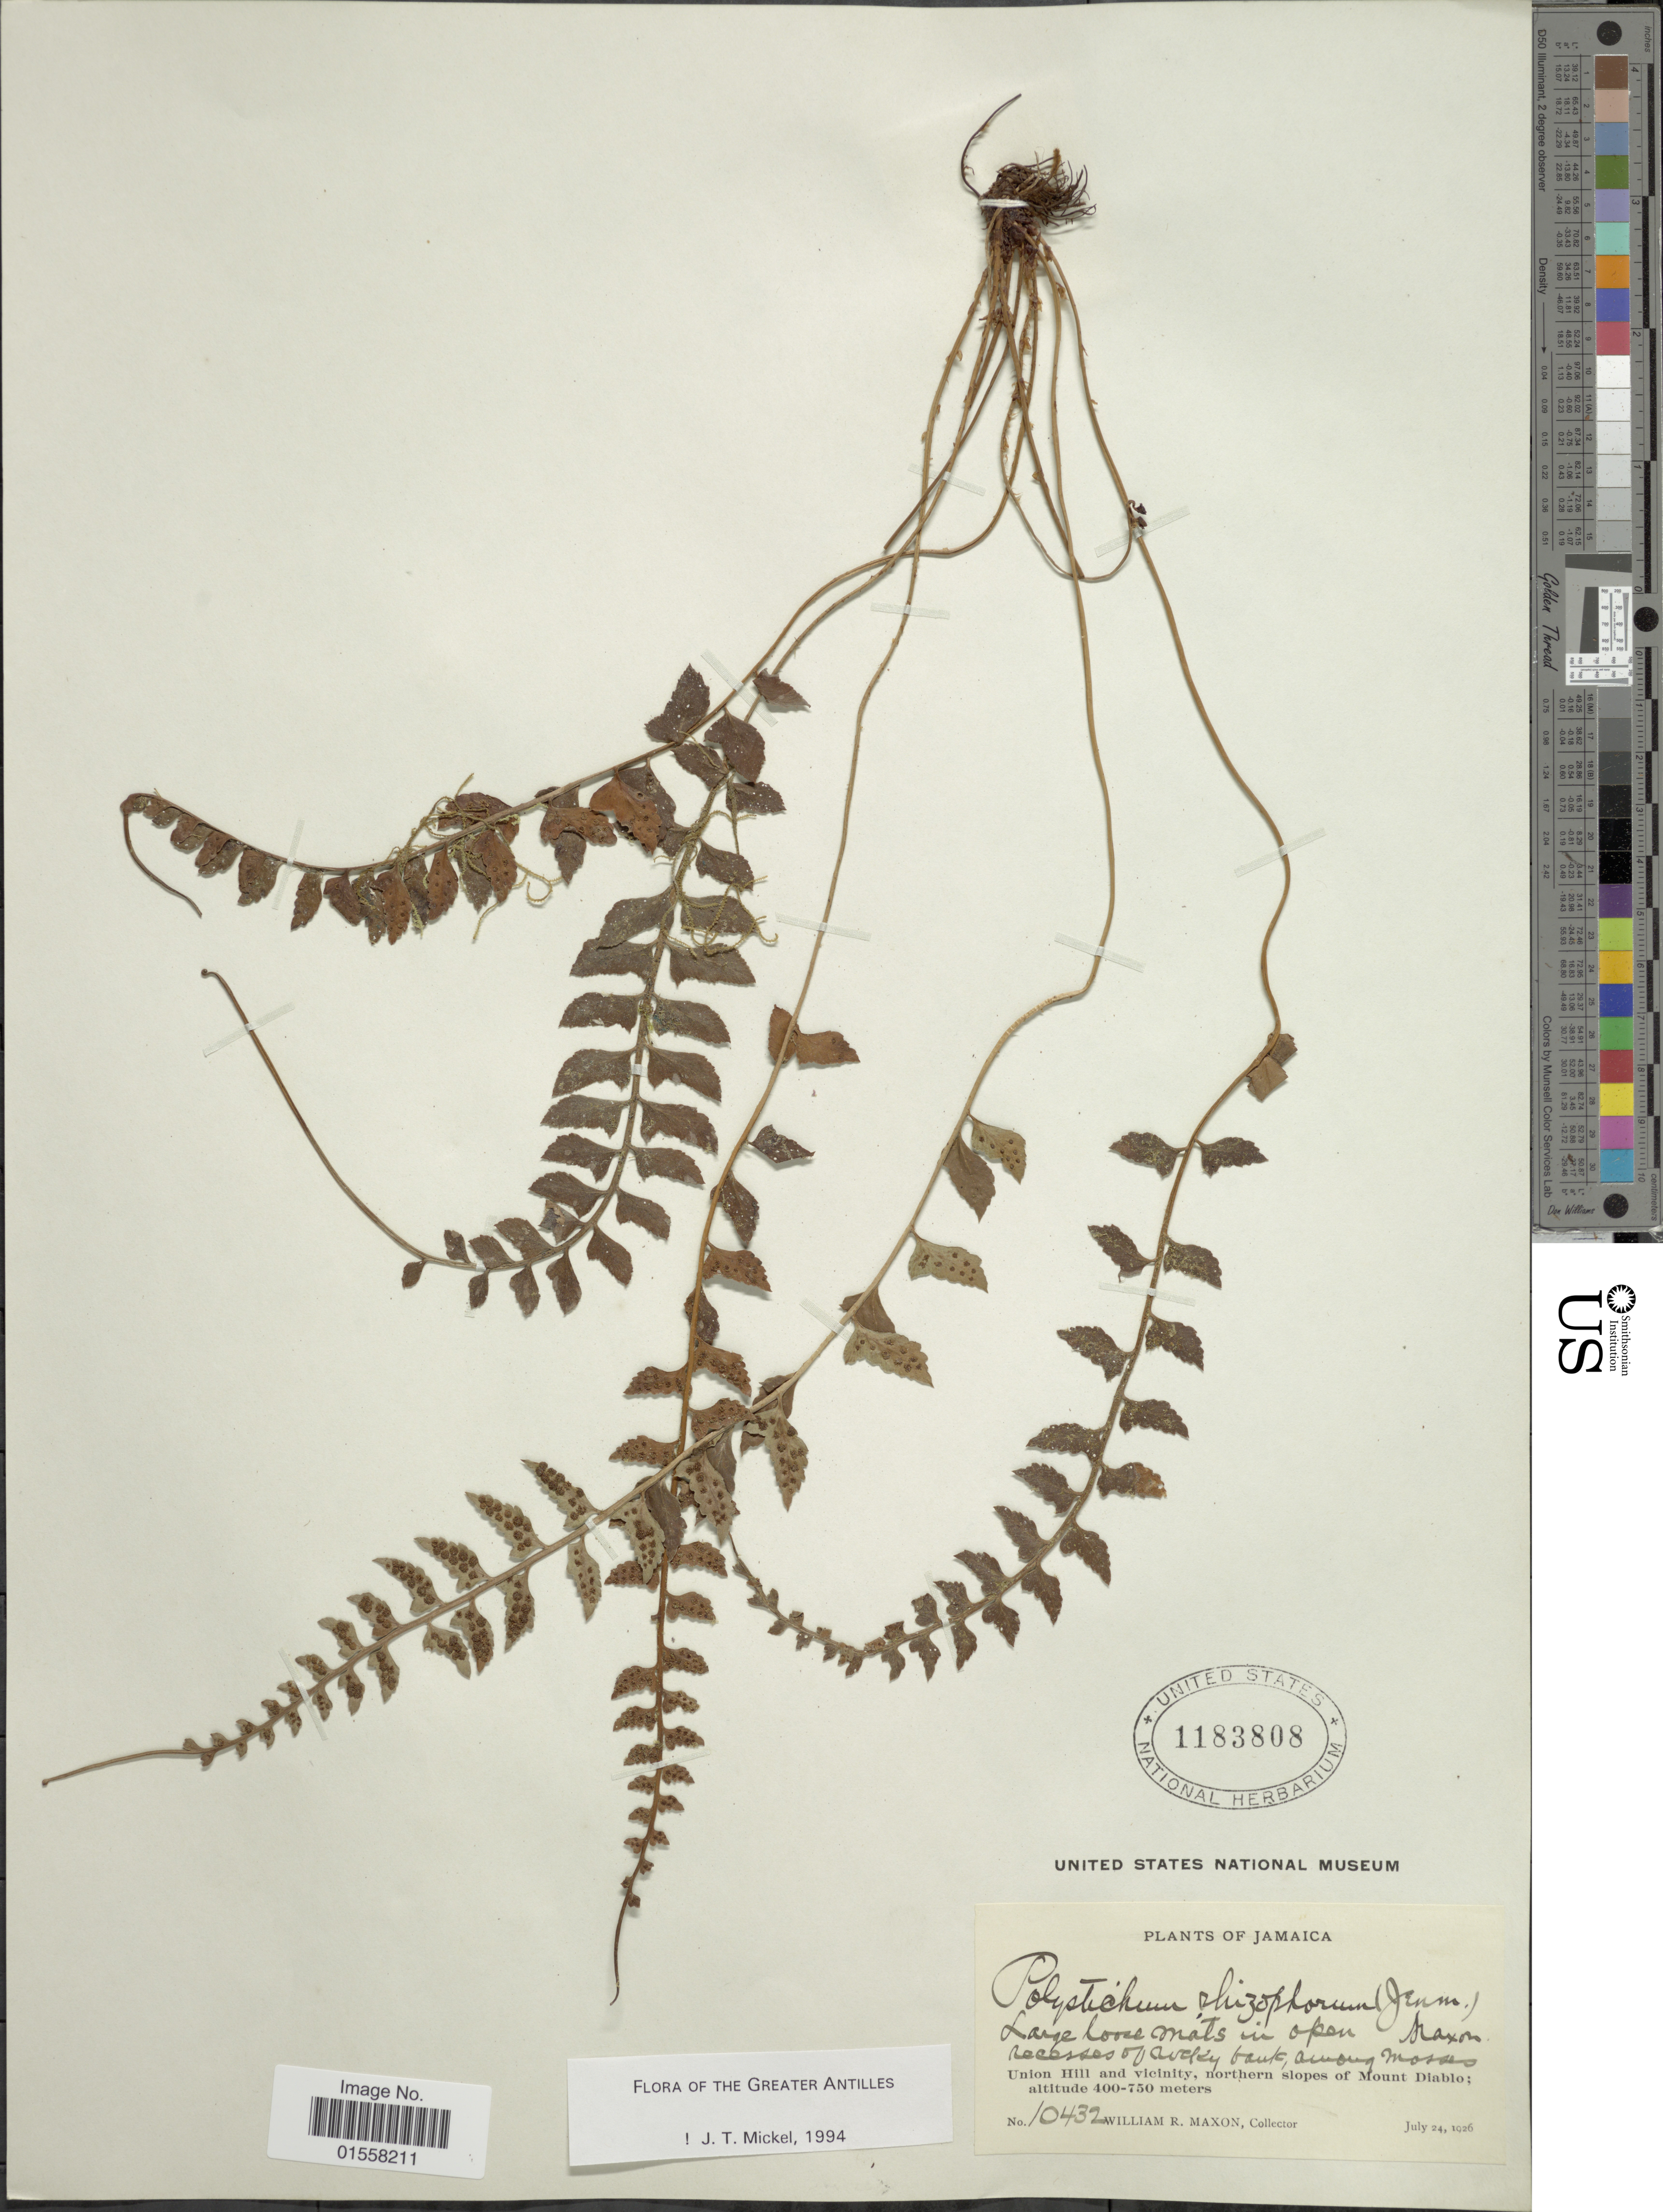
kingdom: Plantae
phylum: Tracheophyta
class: Polypodiopsida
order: Polypodiales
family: Dryopteridaceae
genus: Polystichum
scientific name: Polystichum rhizophorum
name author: (Jenman) Maxon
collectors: W. R. Maxon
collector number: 10432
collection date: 1926-07-24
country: Jamaica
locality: Jamaica, Union Hill and vicinity, northern slope of Mount Diablo.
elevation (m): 400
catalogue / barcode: US 1183808